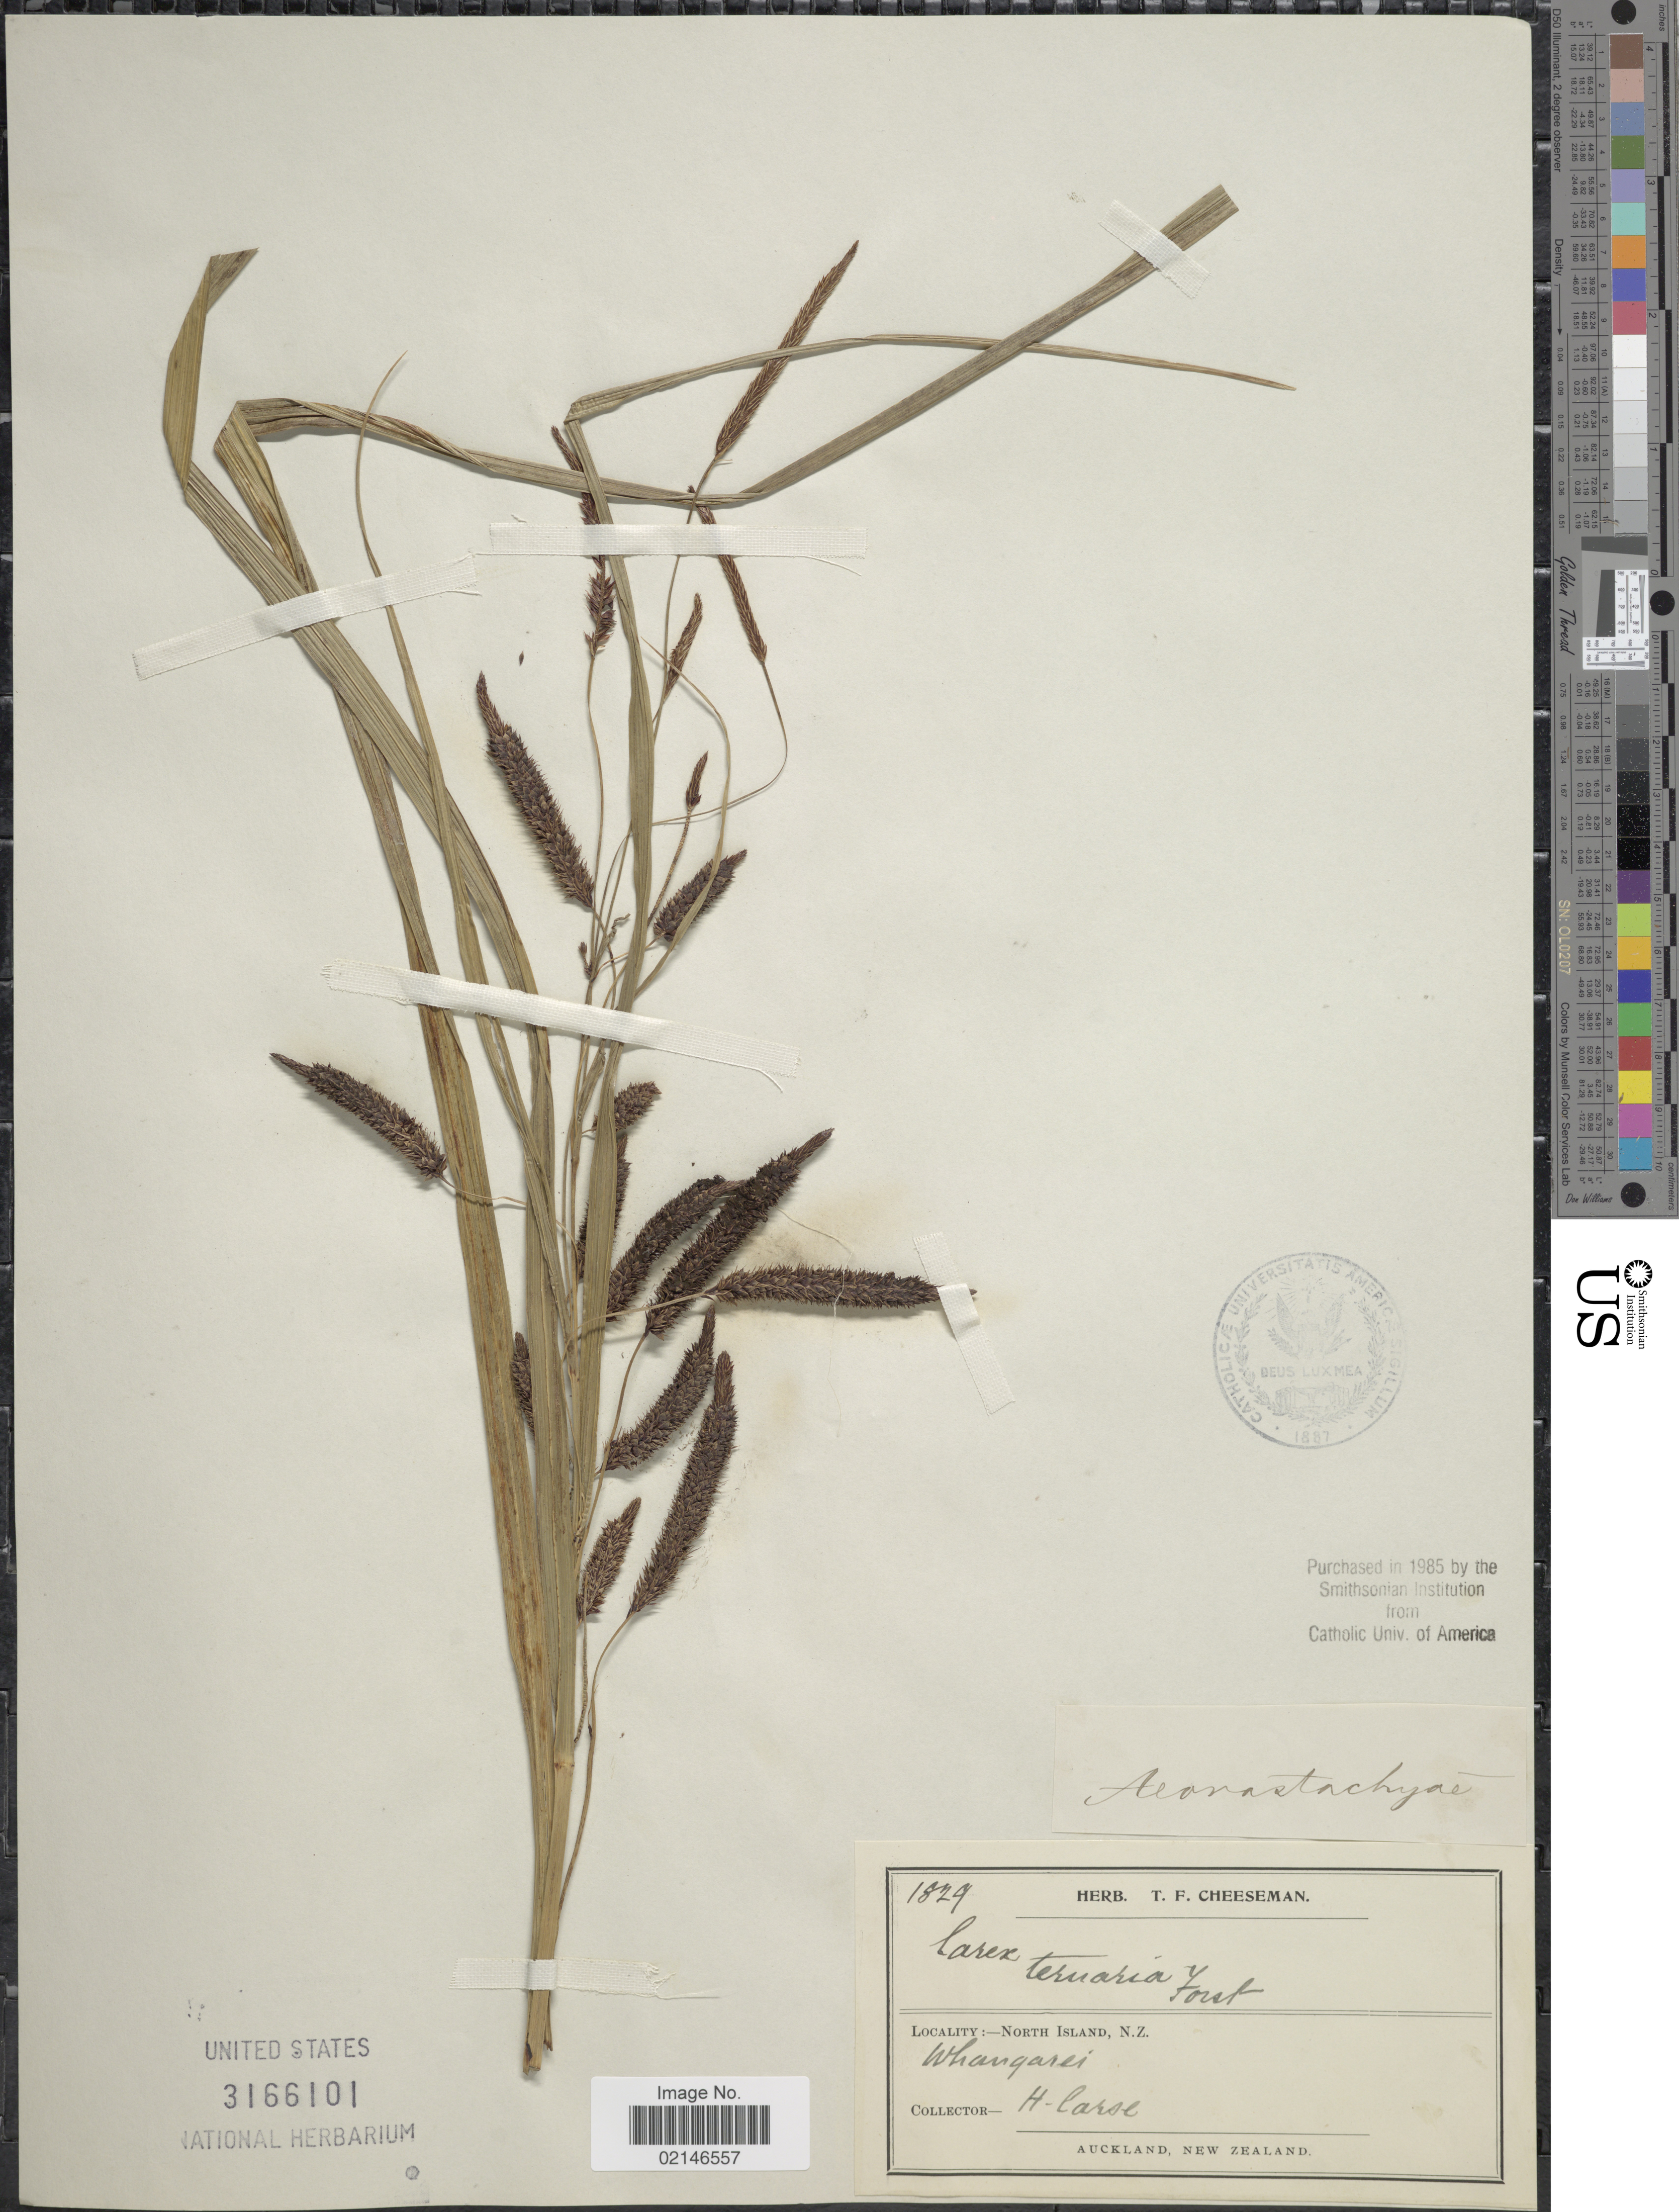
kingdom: Plantae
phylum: Tracheophyta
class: Liliopsida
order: Poales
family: Cyperaceae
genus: Carex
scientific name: Carex geminata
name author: Schkuhr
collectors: H. Carse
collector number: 1829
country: New Zealand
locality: North Island, Whangarei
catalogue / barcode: US 3166101